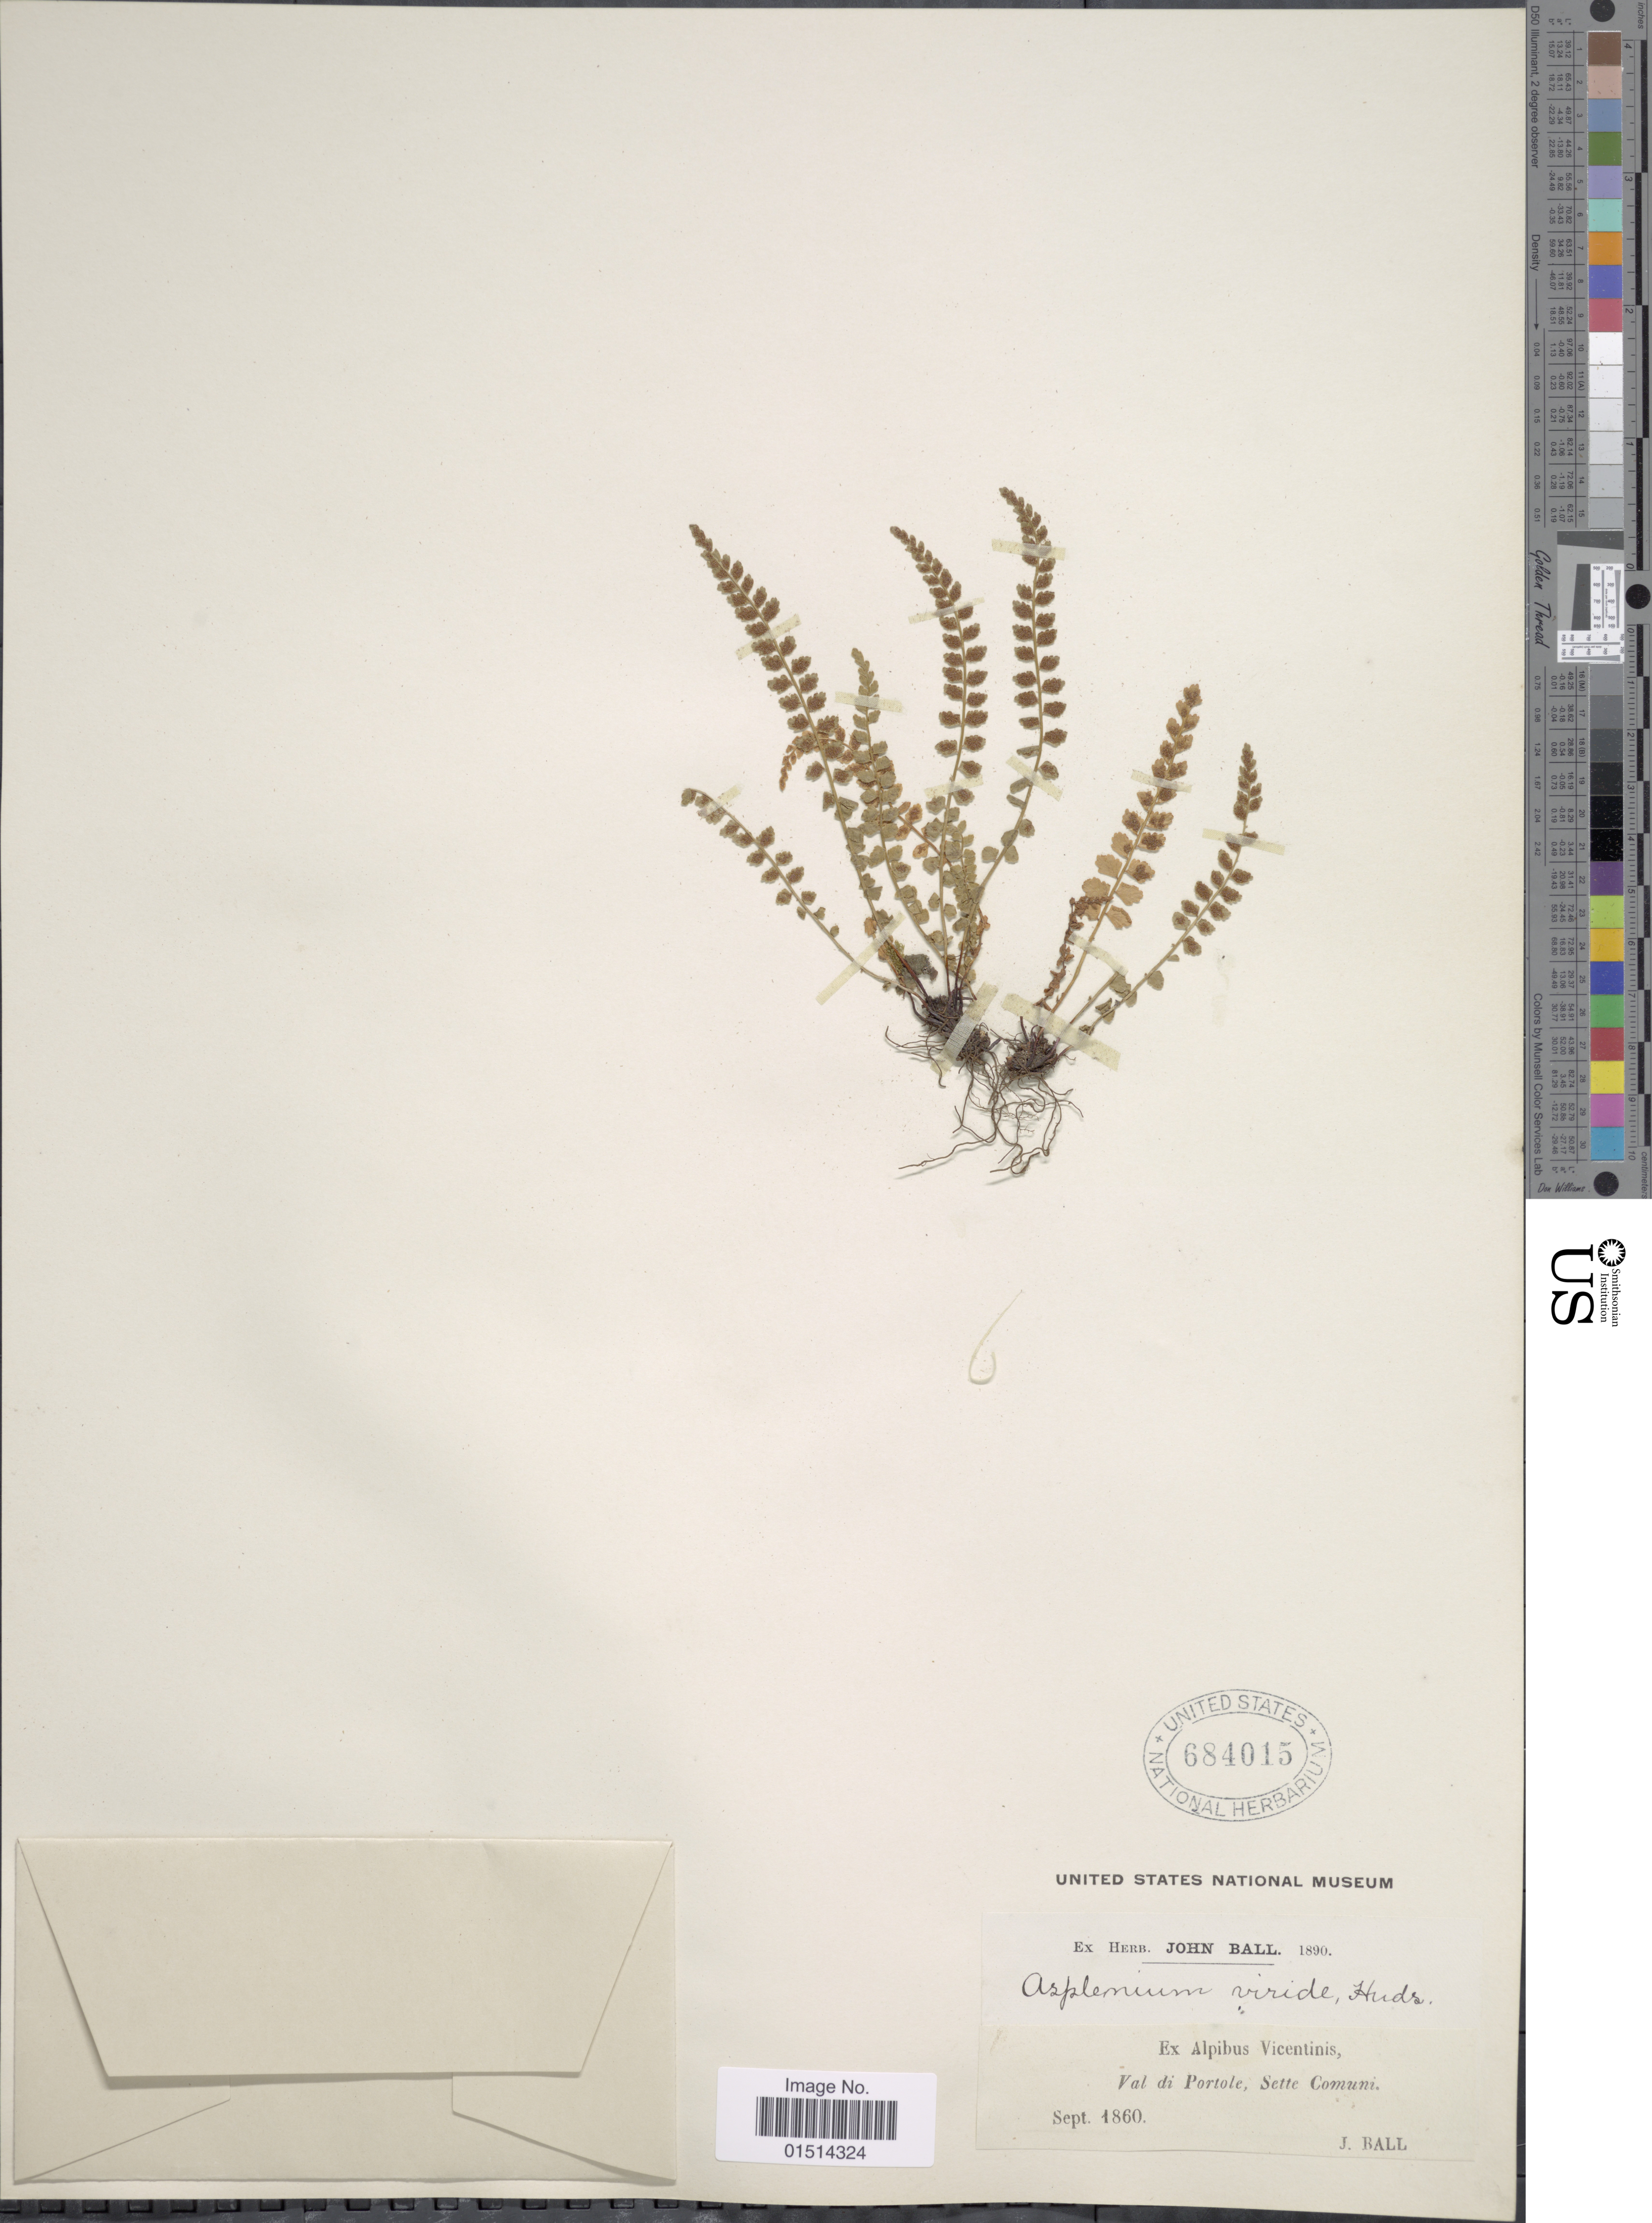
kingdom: Plantae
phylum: Tracheophyta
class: Polypodiopsida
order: Polypodiales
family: Aspleniaceae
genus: Asplenium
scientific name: Asplenium viride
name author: Huds.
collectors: J. Ball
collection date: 1860-09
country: Italy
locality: Val di Portole, Sette Comuni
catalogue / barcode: US 684015